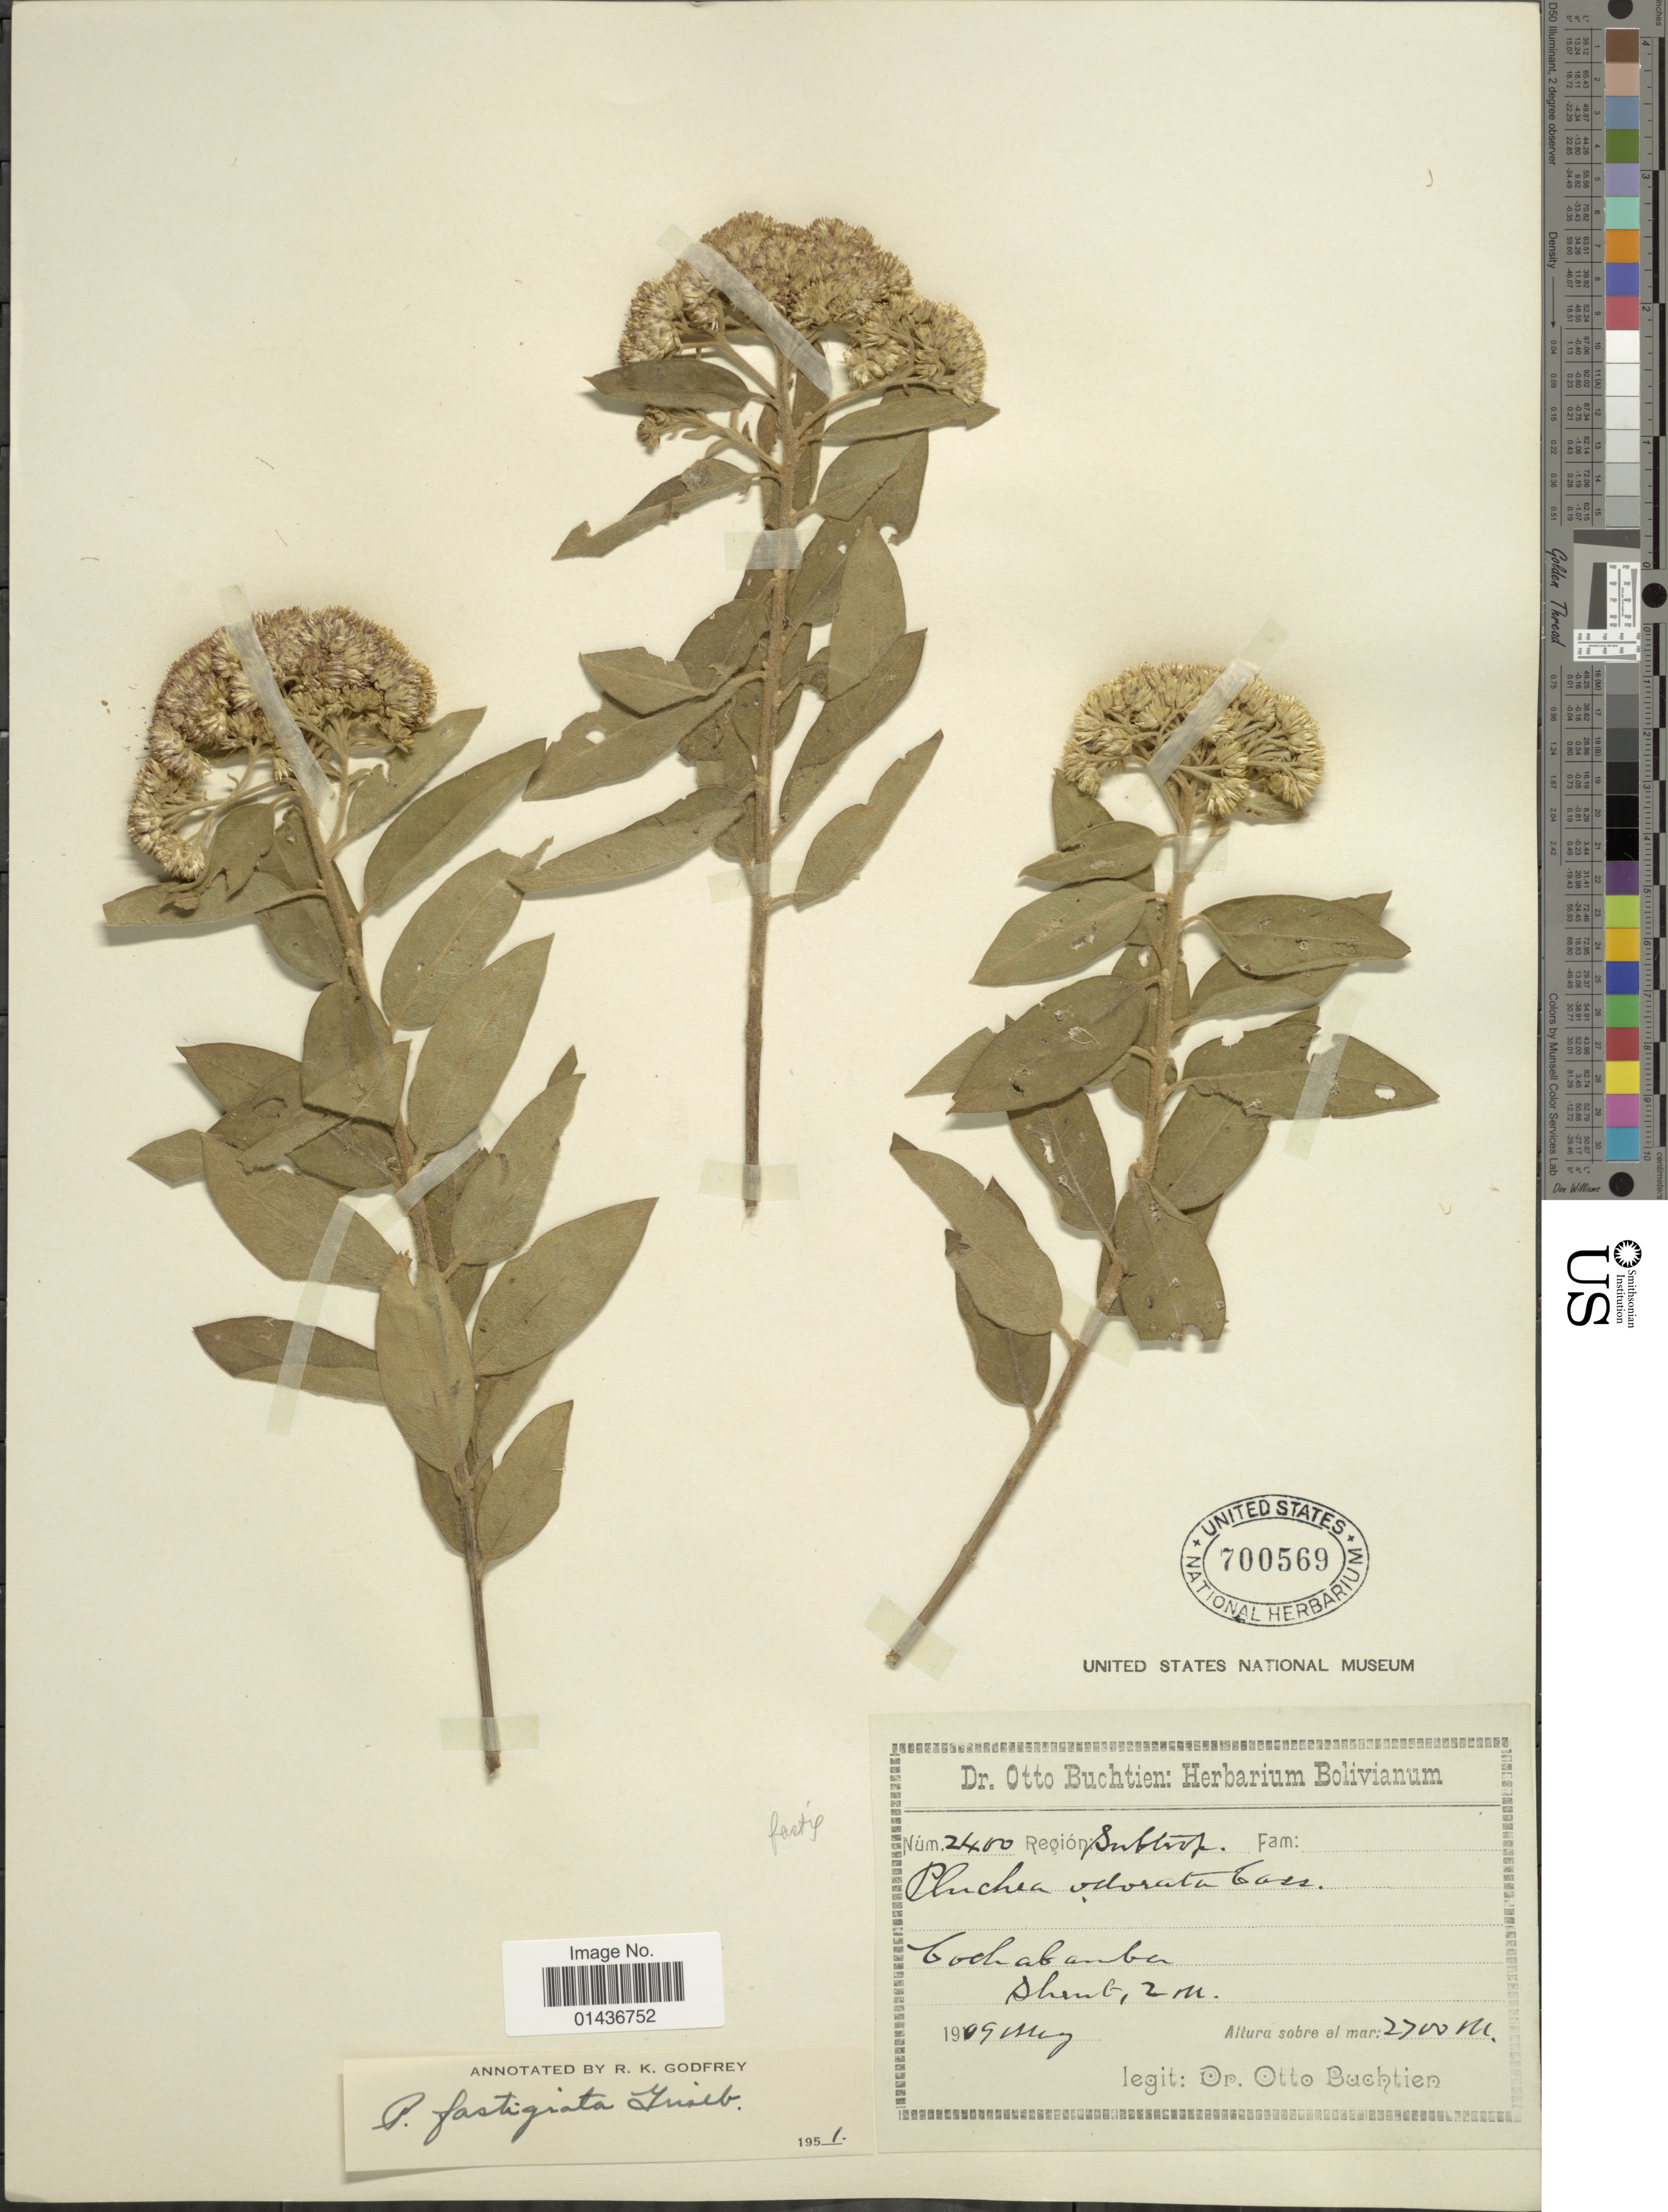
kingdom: Plantae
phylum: Tracheophyta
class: Magnoliopsida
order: Asterales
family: Asteraceae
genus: Pluchea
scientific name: Pluchea fastigiata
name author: Griseb.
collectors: O. Buchtien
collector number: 2400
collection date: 1909-05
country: Bolivia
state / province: Cochabamba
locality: Cochabamba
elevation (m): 2700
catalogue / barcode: US 700569